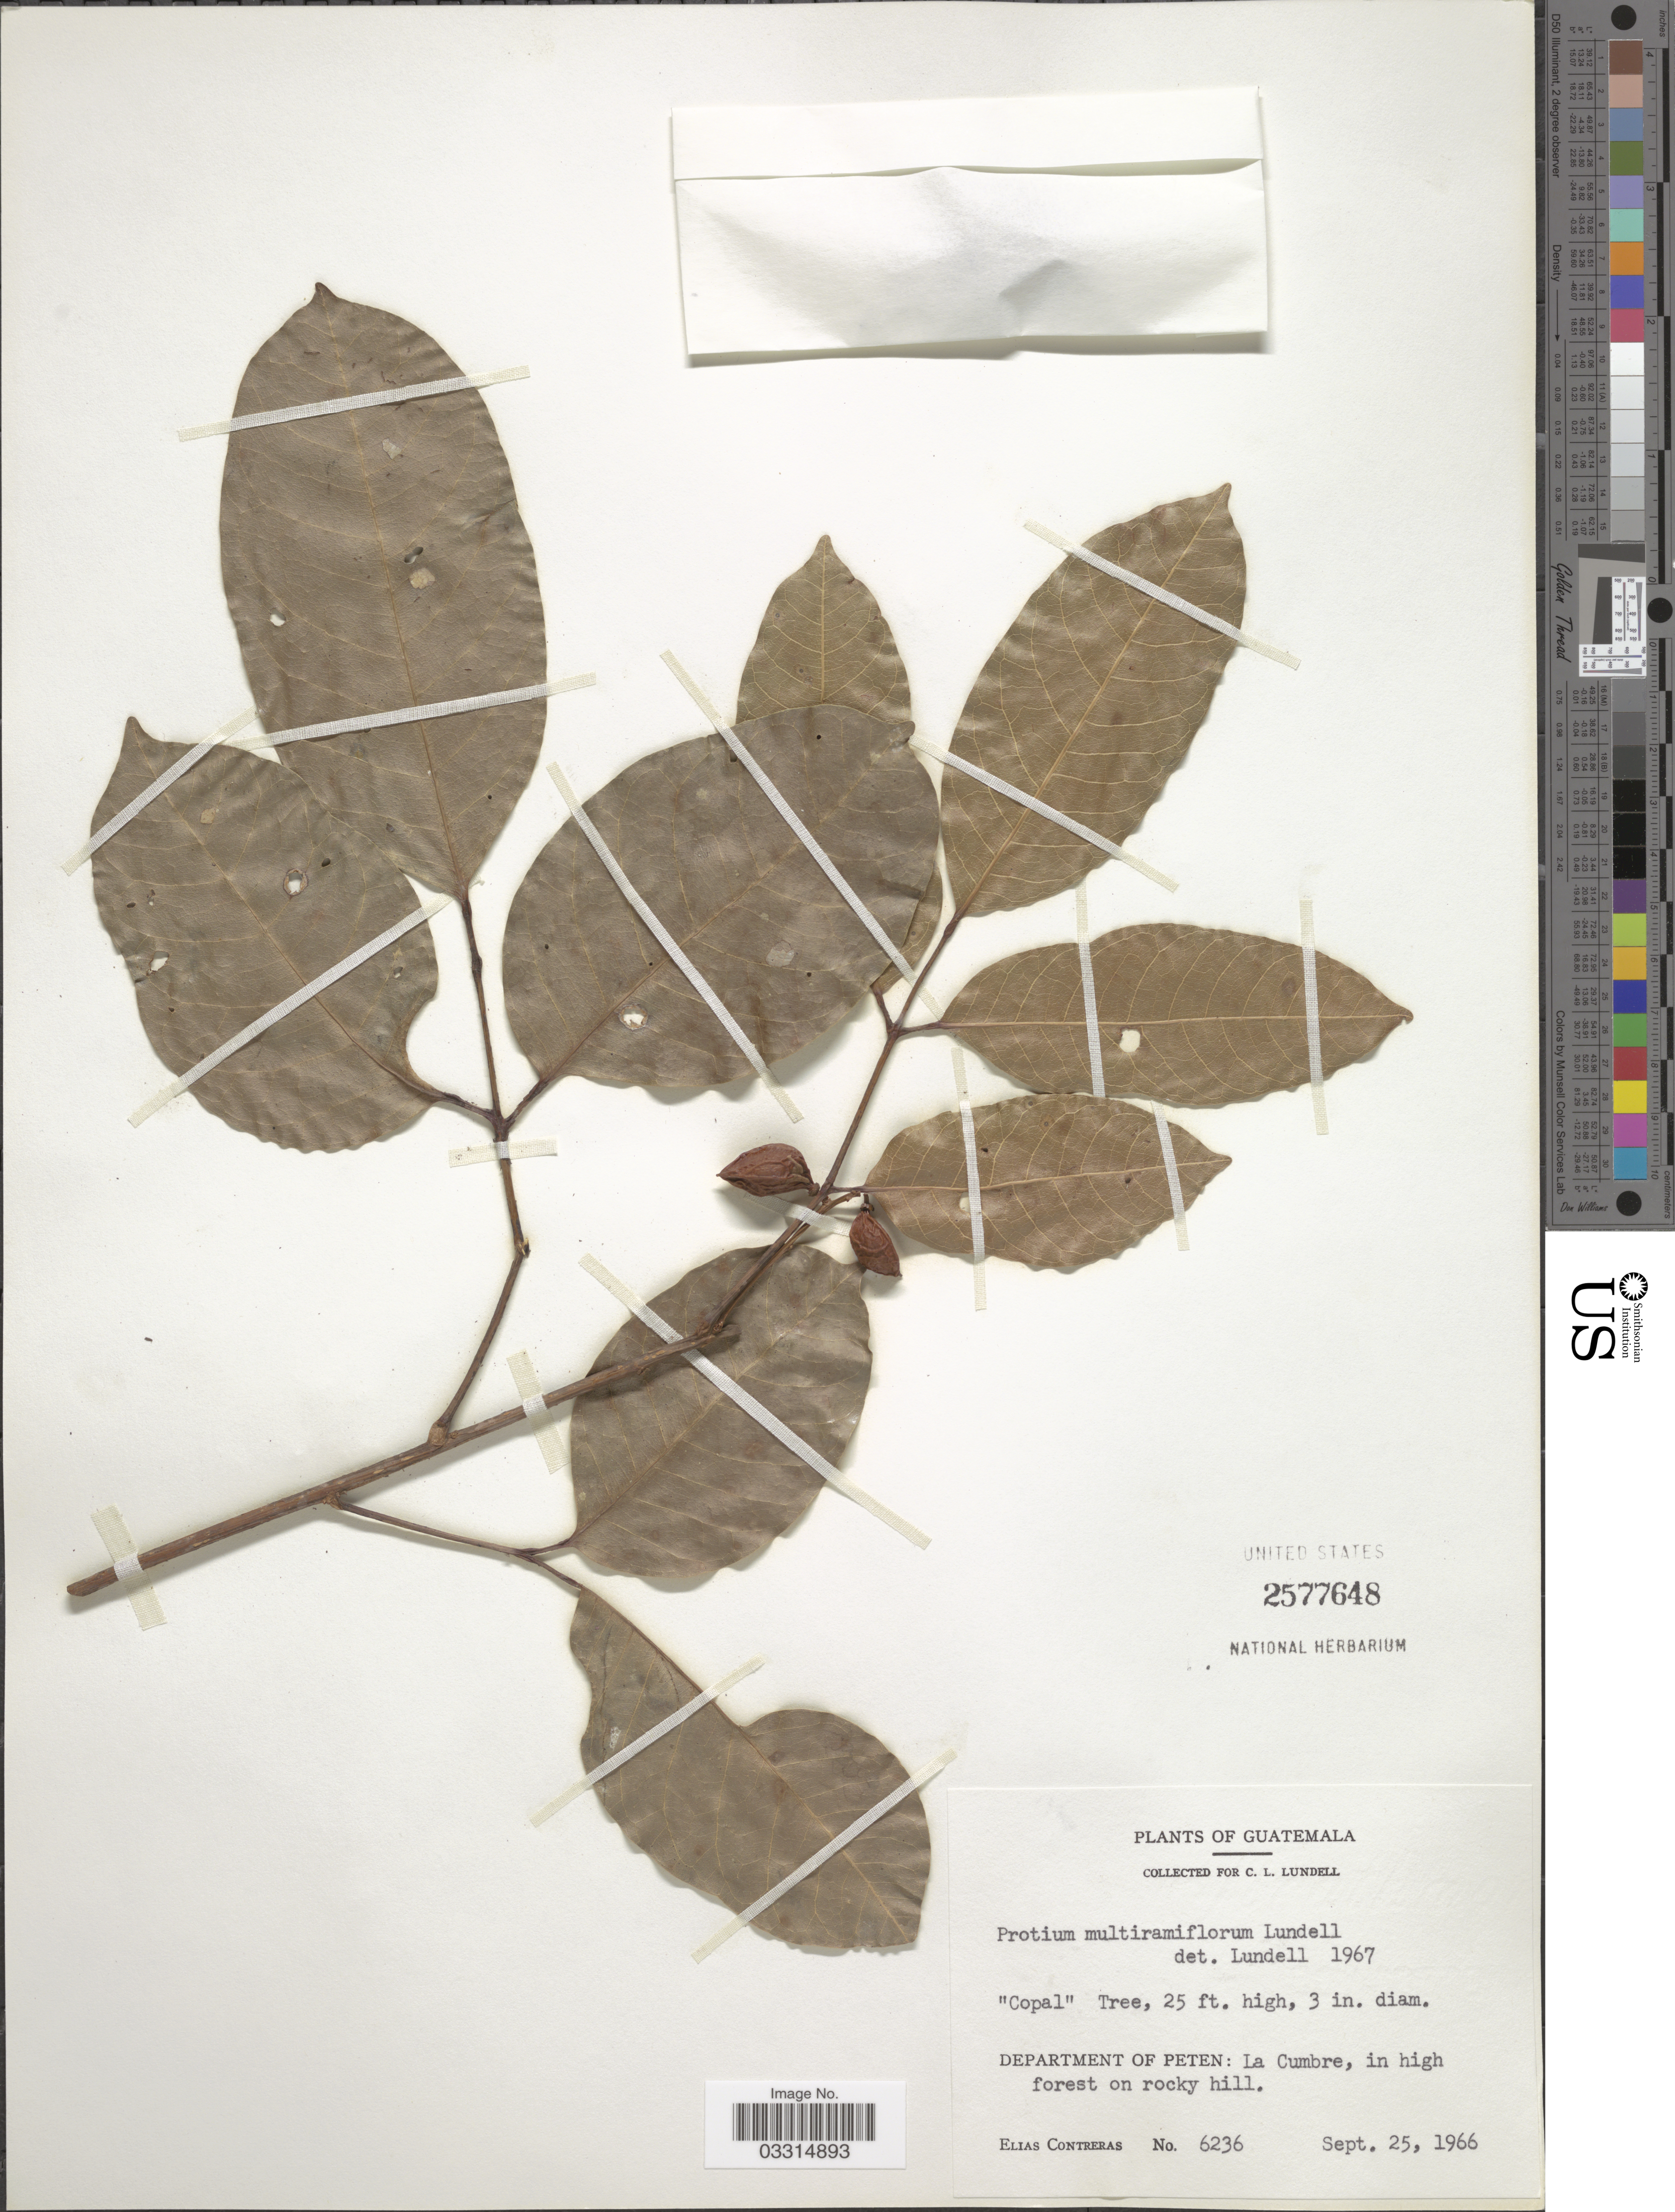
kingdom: Plantae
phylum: Tracheophyta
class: Magnoliopsida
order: Sapindales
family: Burseraceae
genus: Protium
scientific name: Protium multiramiflorum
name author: Lundell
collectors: E. Contreras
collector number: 6236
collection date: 1966-09-25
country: Guatemala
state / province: El Petén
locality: Department of Peten: La Cumbre.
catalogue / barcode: US 2577648